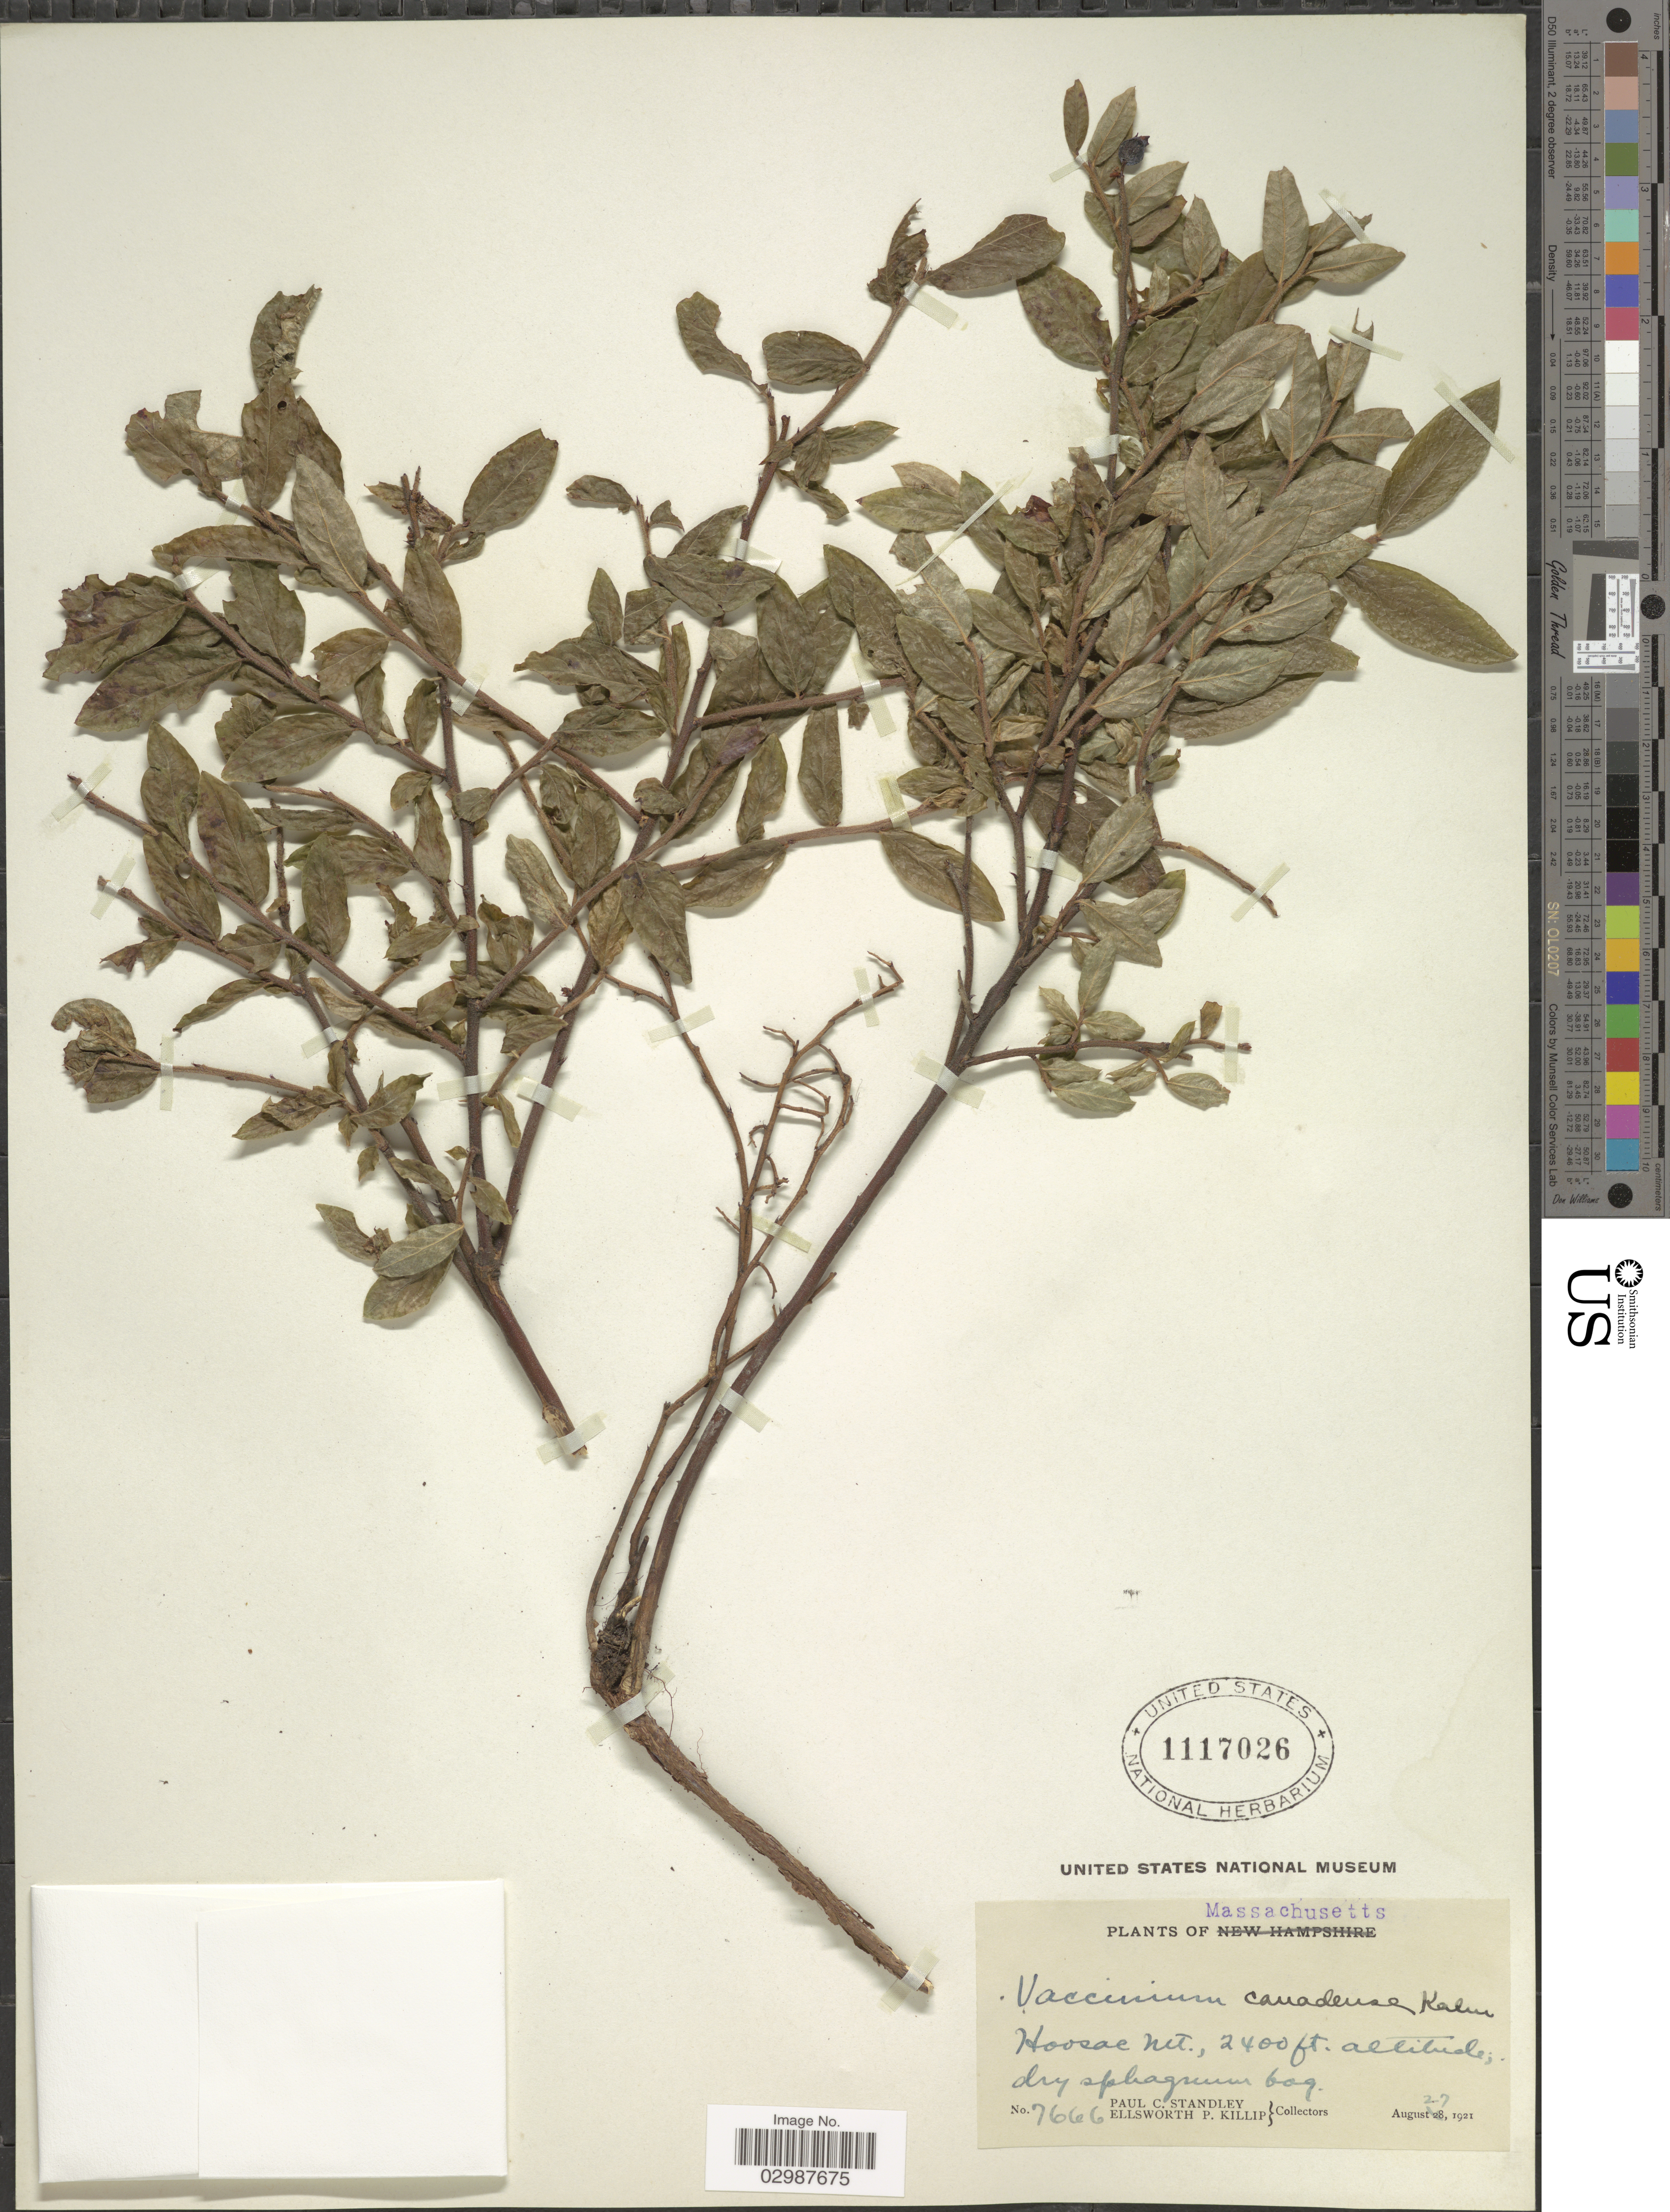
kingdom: Plantae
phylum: Tracheophyta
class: Magnoliopsida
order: Ericales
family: Ericaceae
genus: Vaccinium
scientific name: Vaccinium canadense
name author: Kalm ex Richardson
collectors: P. C. Standley & E. P. Killip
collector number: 7666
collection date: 1921-08-27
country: United States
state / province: Massachusetts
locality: Hoosac Mt.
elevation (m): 732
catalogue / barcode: US 1117026